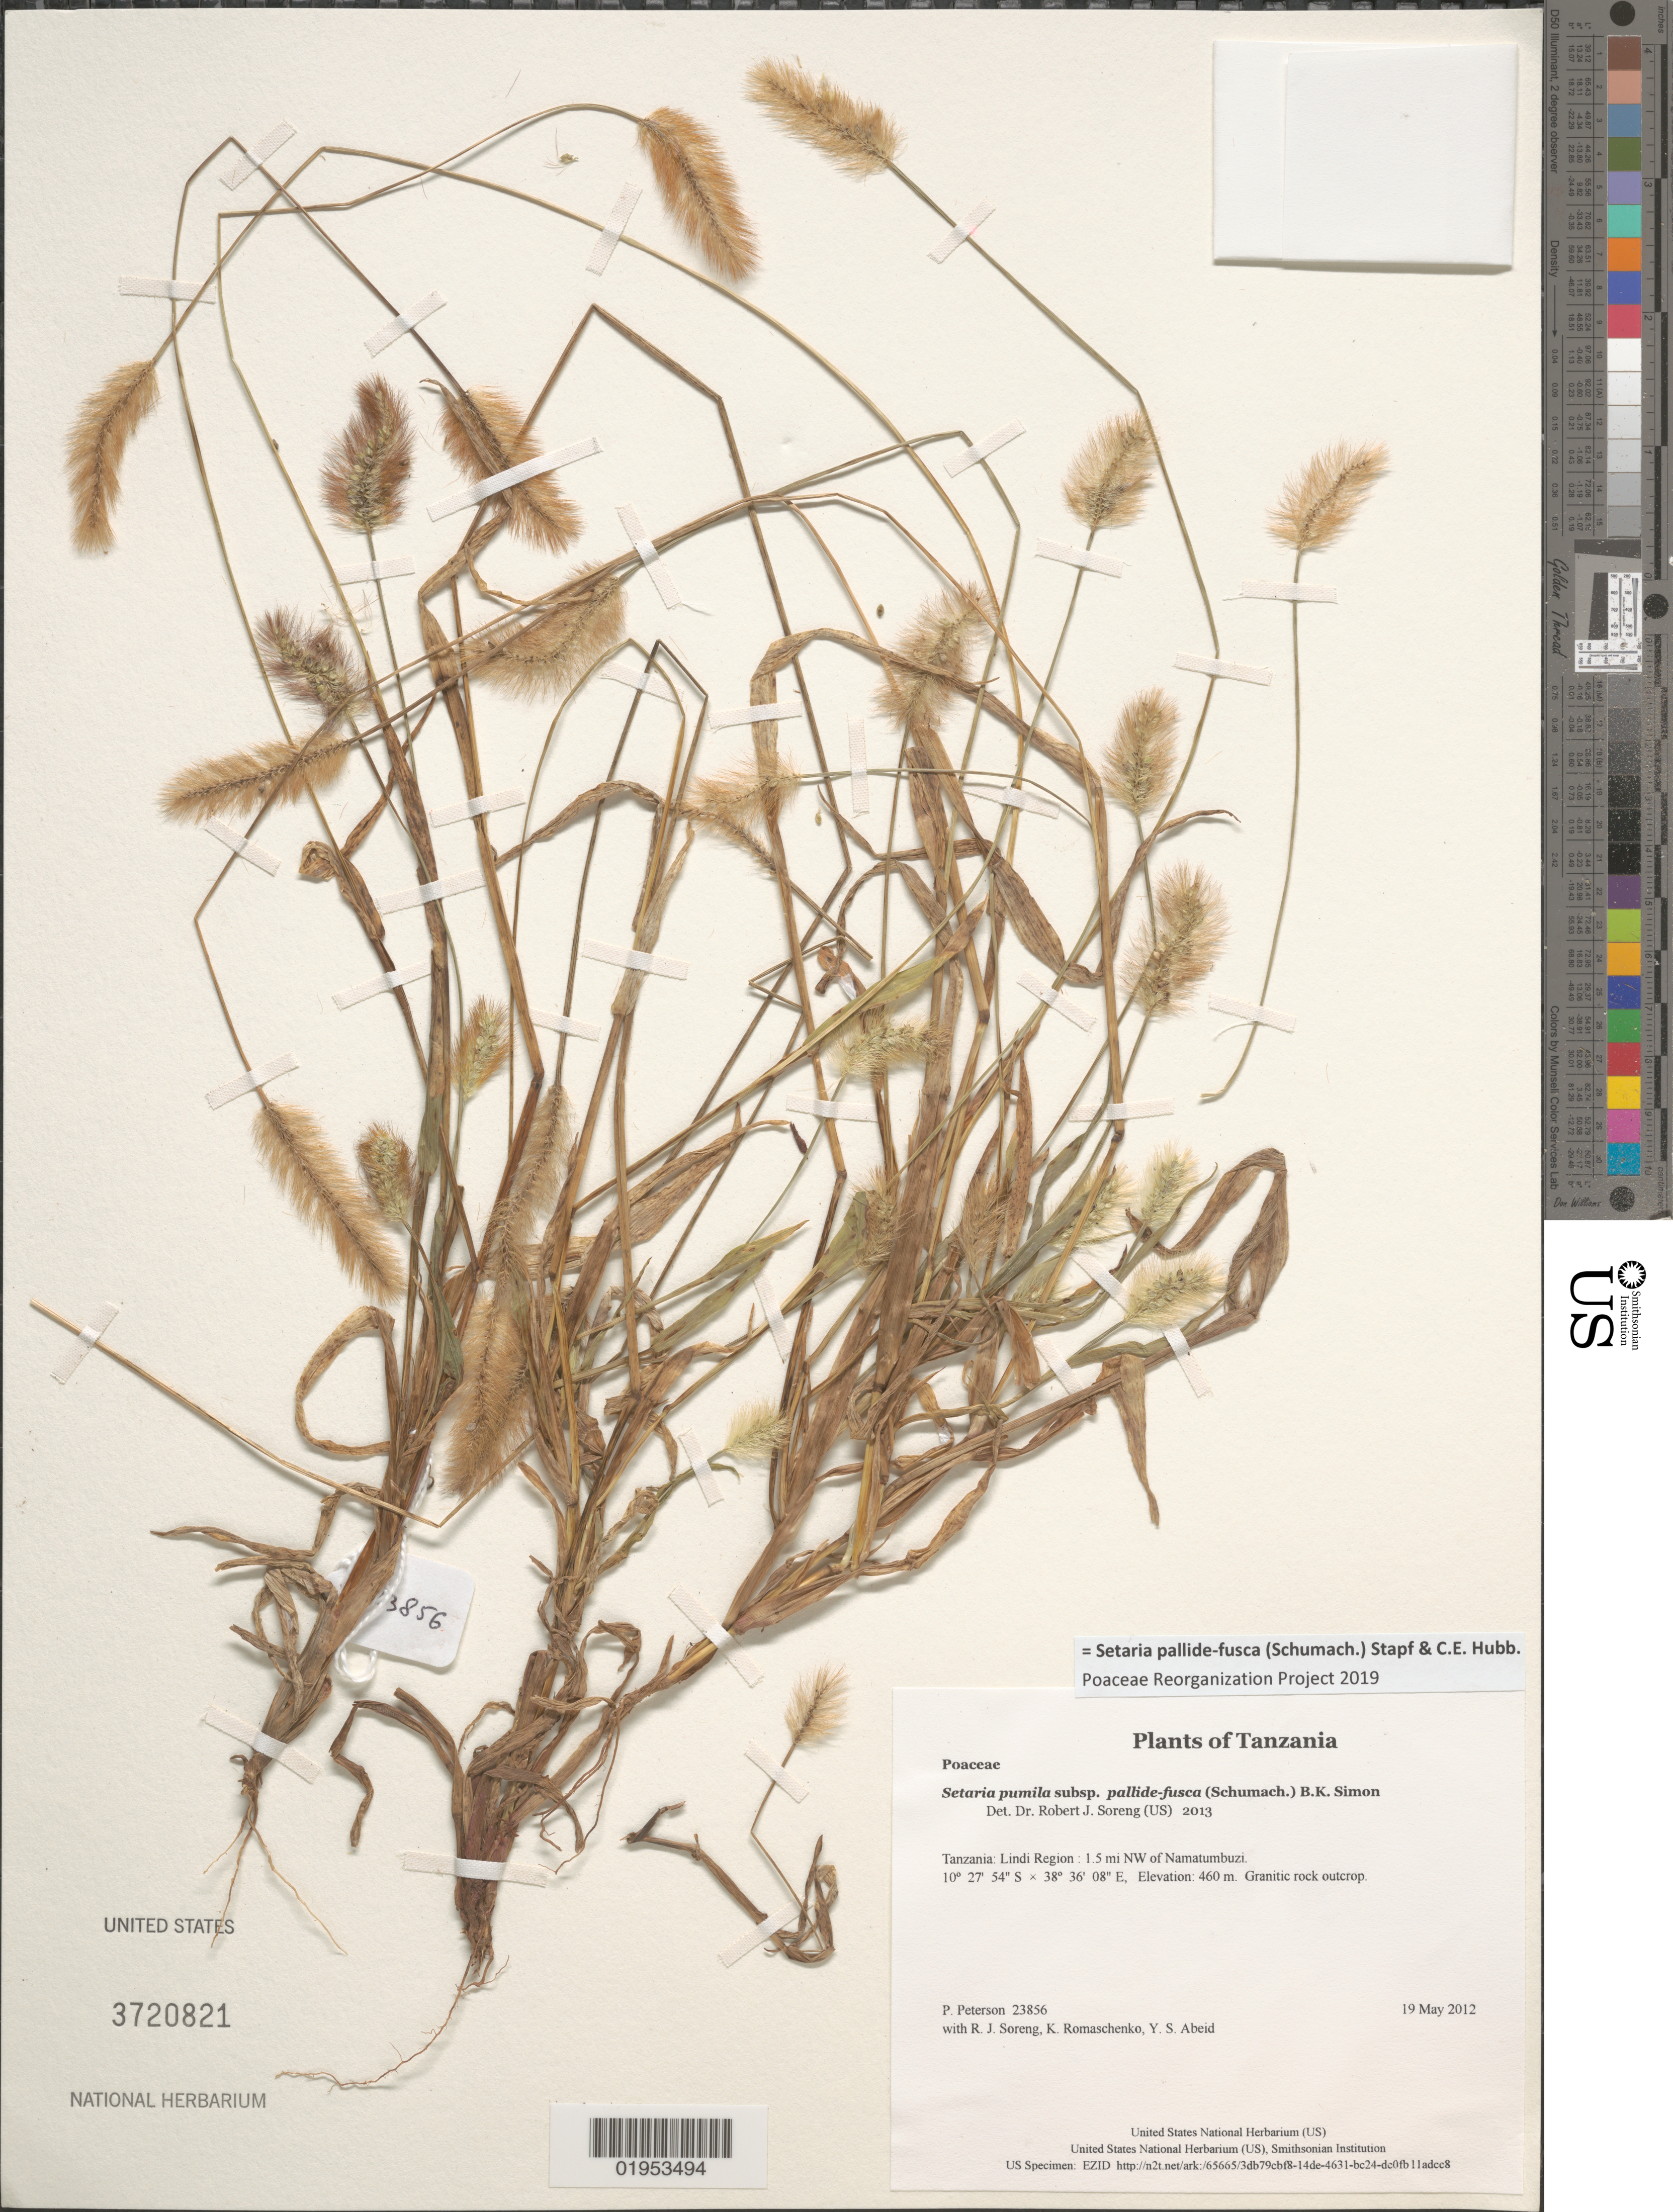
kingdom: Plantae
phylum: Tracheophyta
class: Liliopsida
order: Poales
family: Poaceae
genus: Setaria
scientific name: Setaria pumila subsp. pallide-fusca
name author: (Schumach.) B.K. Simon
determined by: Soreng, Robert J., Research Associate (BOT), Smithsonian Institution - National Museum of Natural History (UNITED STATES)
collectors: P. M. Peterson, R. J. Soreng, K. Romaschenko & Y. Abeid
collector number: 23856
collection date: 2012-05-19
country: Tanzania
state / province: Lindi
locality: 1.5 mi NW of Namatumbuzi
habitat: Granitic rock outcrop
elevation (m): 460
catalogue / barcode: US 3720821